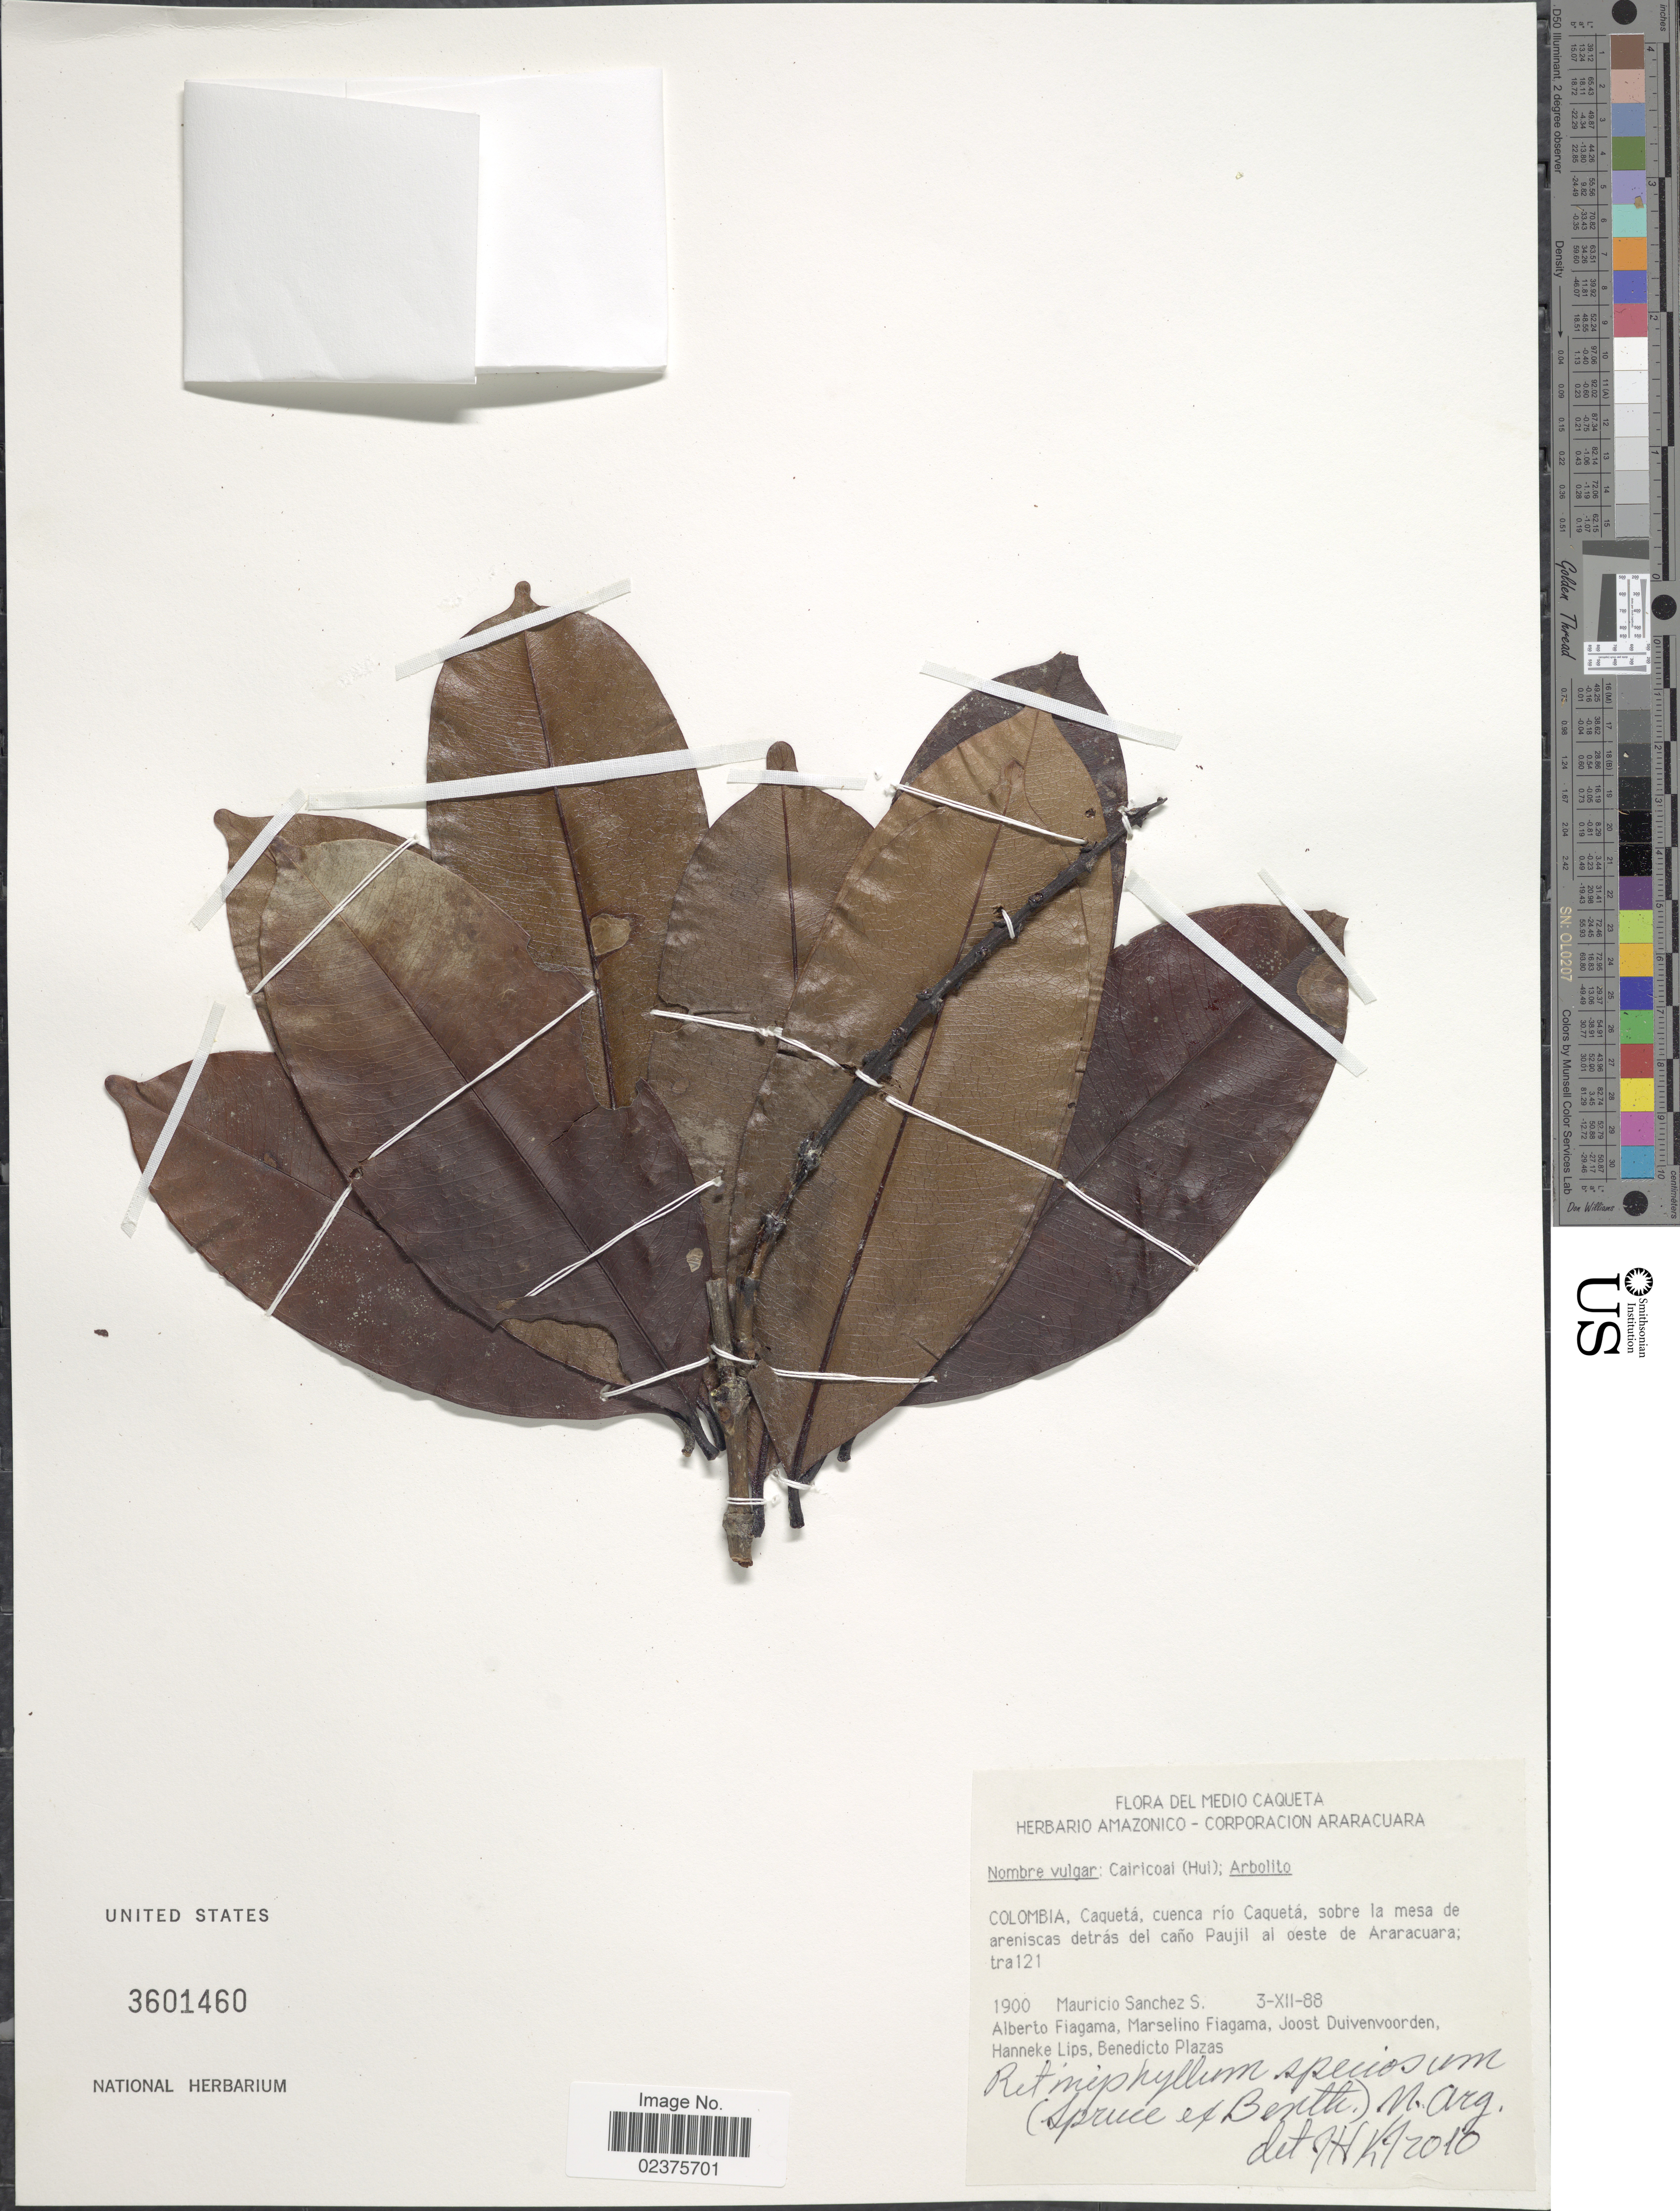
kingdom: Plantae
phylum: Tracheophyta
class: Magnoliopsida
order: Gentianales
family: Rubiaceae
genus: Retiniphyllum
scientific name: Retiniphyllum speciosum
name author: (Spruce ex Benth.) Müll. Arg.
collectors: M. Sanchez S., A. Fiagama, M. Fiagama, J. Duivenvoorden & et al.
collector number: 1900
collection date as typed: Transcribed d/m/y: 3/12/88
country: Colombia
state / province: Caquetá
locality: Del Medio Caqueta, cuenca río Caquetá, sobre la mesa de areniscas detrás del caño Paujil al oeste de Araracuara; tra121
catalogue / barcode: US 3601460